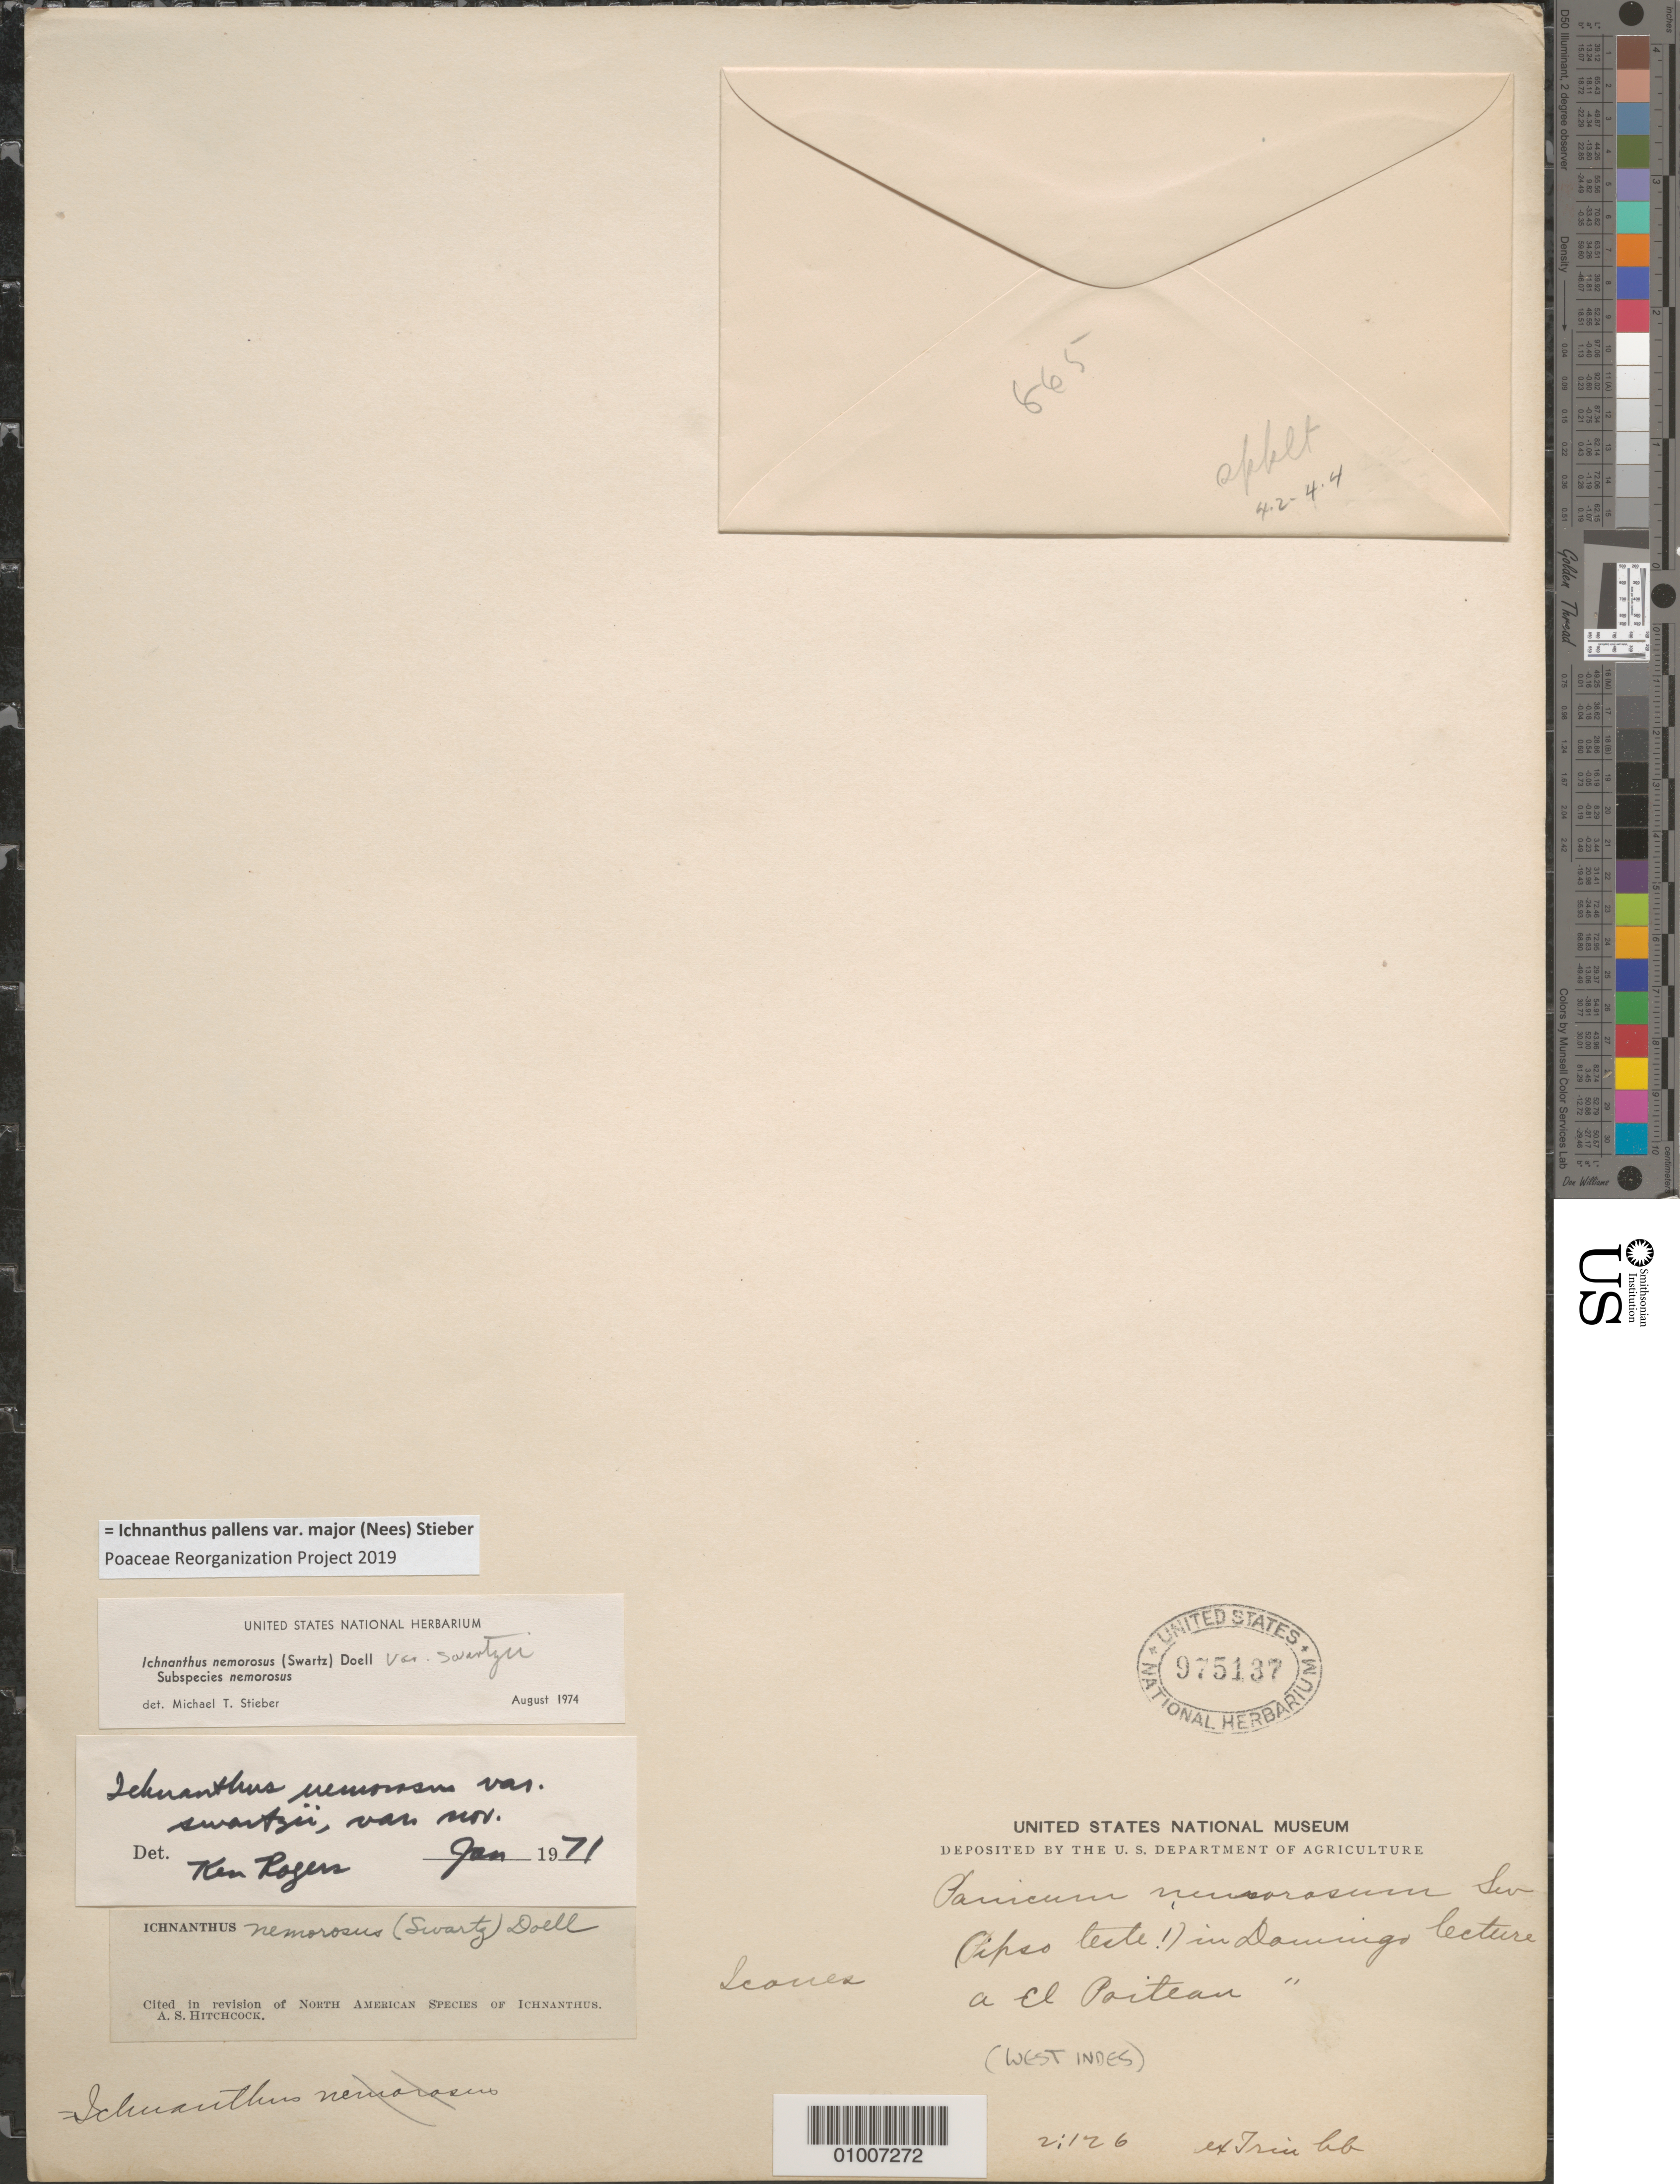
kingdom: Plantae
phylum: Tracheophyta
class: Liliopsida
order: Poales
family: Poaceae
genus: Ichnanthus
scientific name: Ichnanthus nemorosus var. swartzii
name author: K.E. Rogers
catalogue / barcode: US 975137